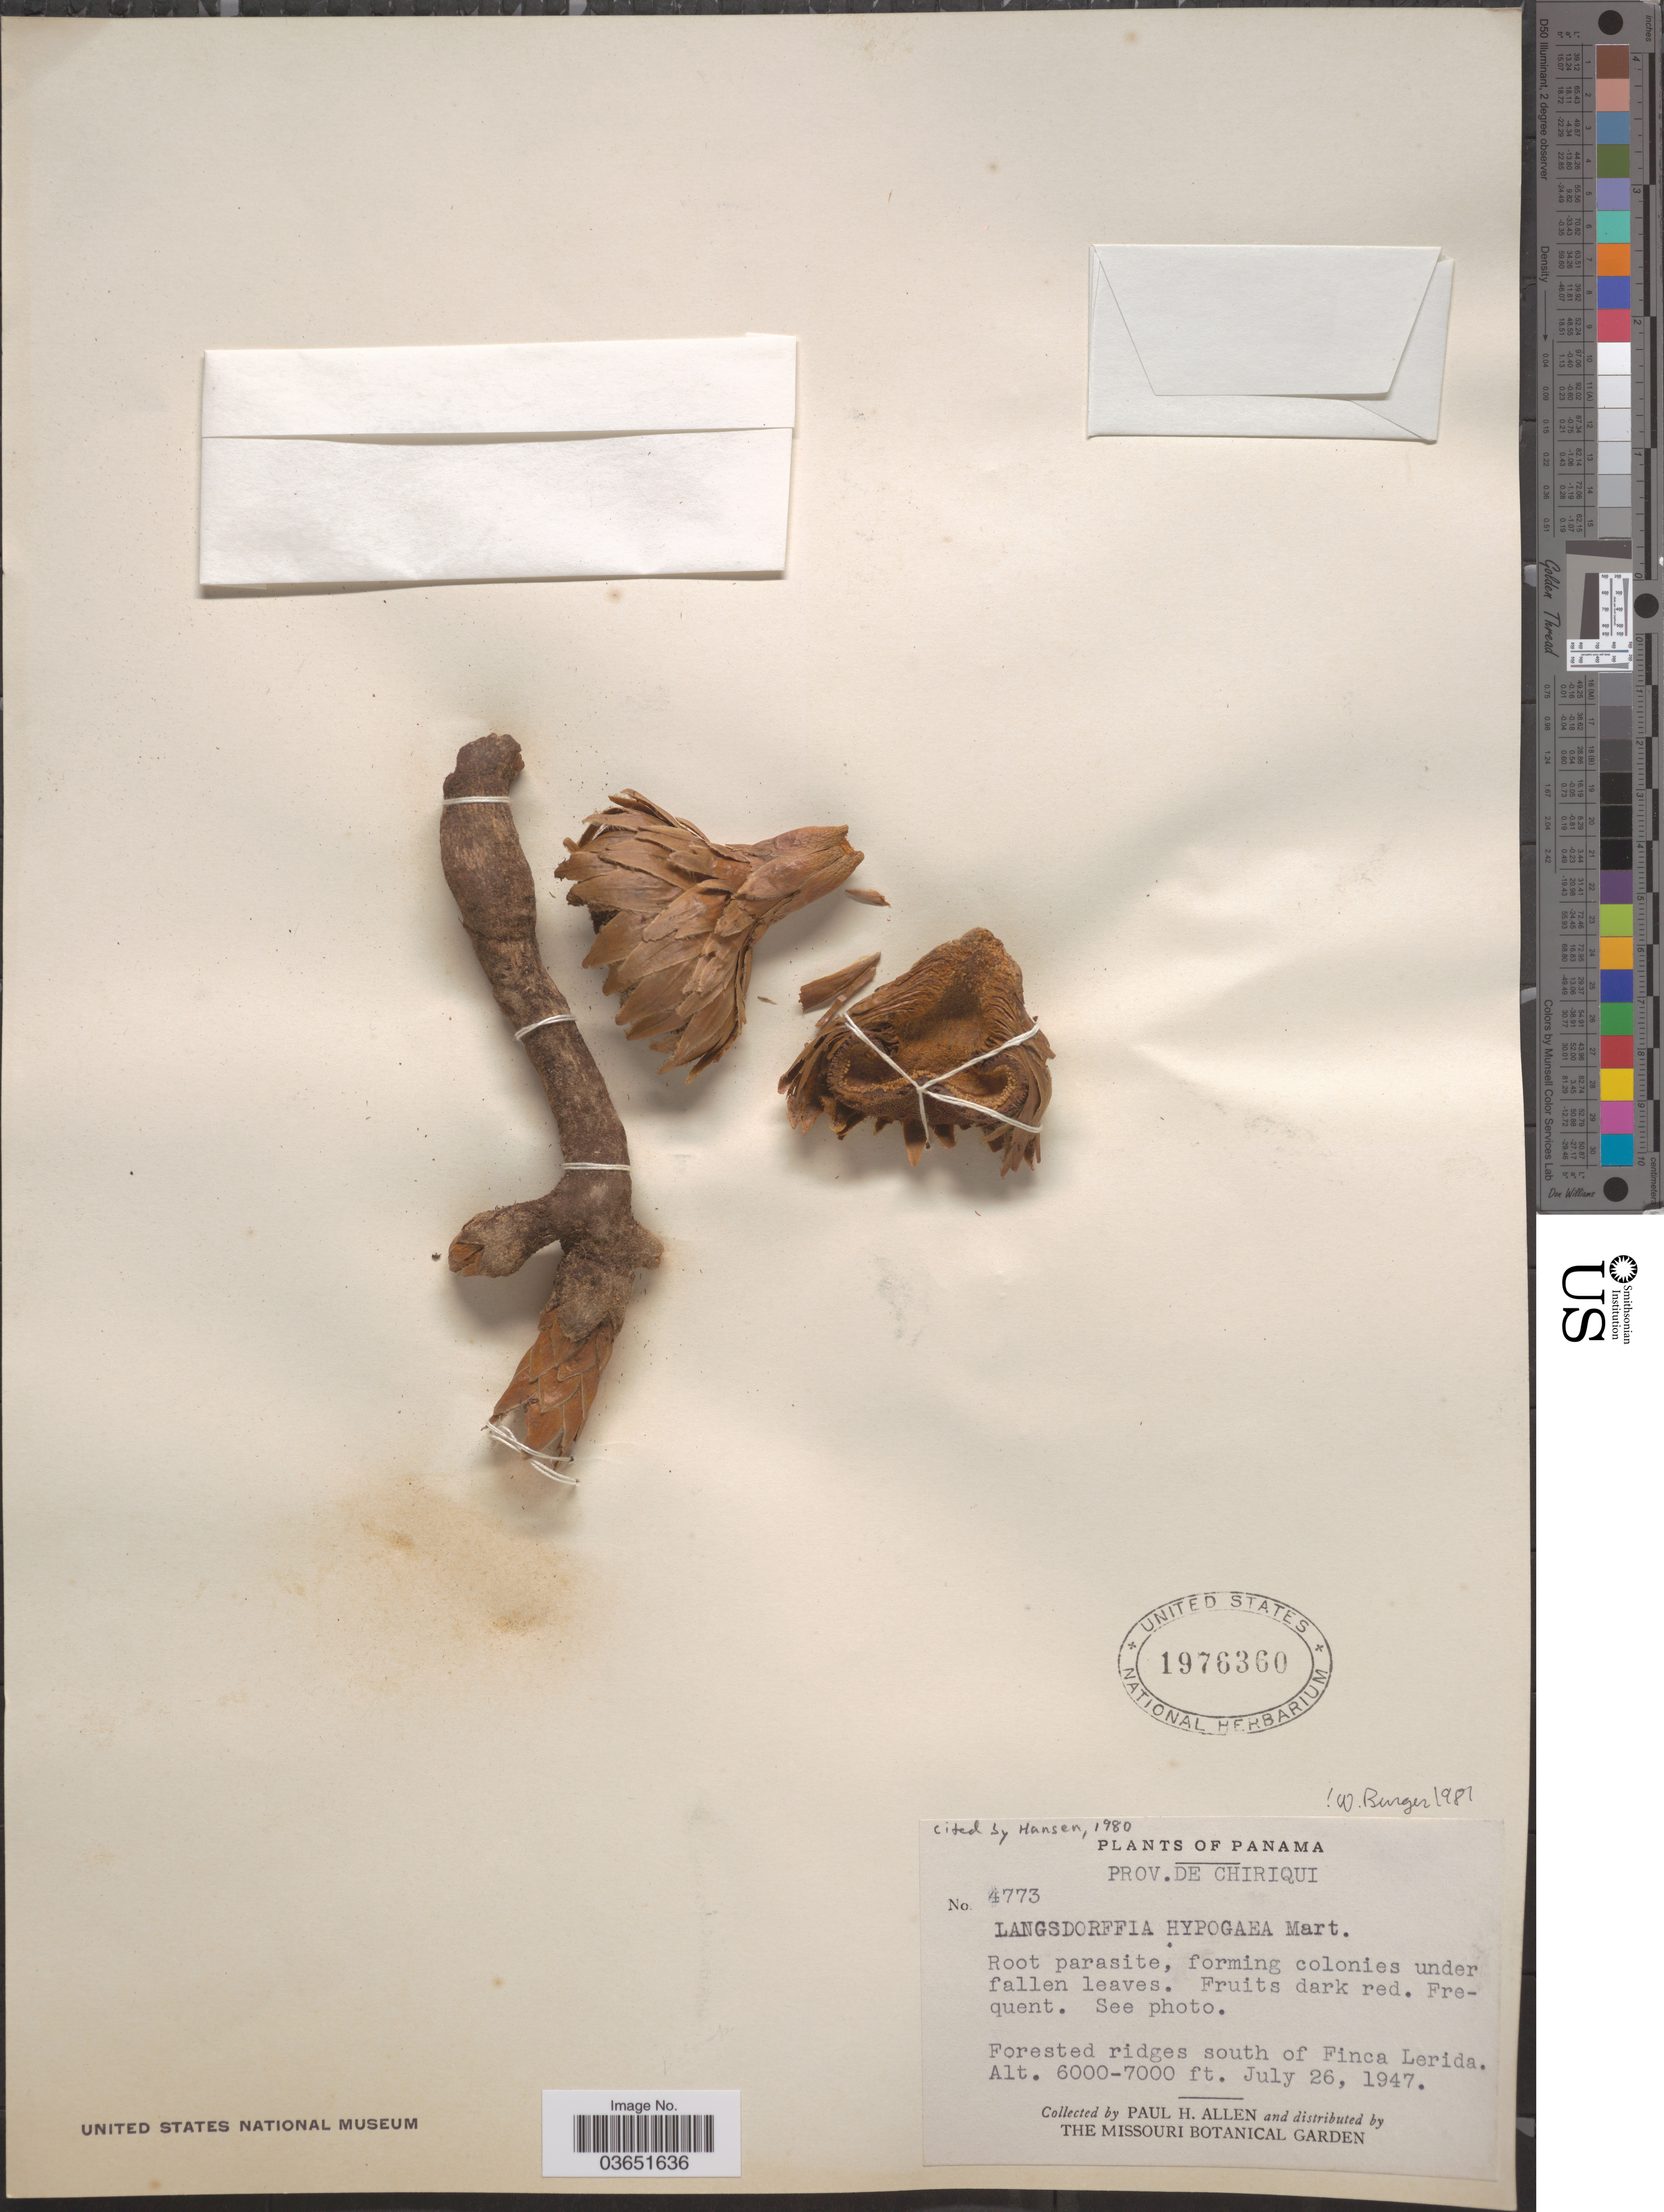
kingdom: Plantae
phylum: Tracheophyta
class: Magnoliopsida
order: Santalales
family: Balanophoraceae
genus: Langsdorffia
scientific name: Langsdorffia hypogaea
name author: Mart.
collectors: P. H. Allen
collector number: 4773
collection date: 1947-07-26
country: Panama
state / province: Chiriqui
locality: Forested ridges south of Finca Lerida.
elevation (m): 1829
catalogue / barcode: US 1976360